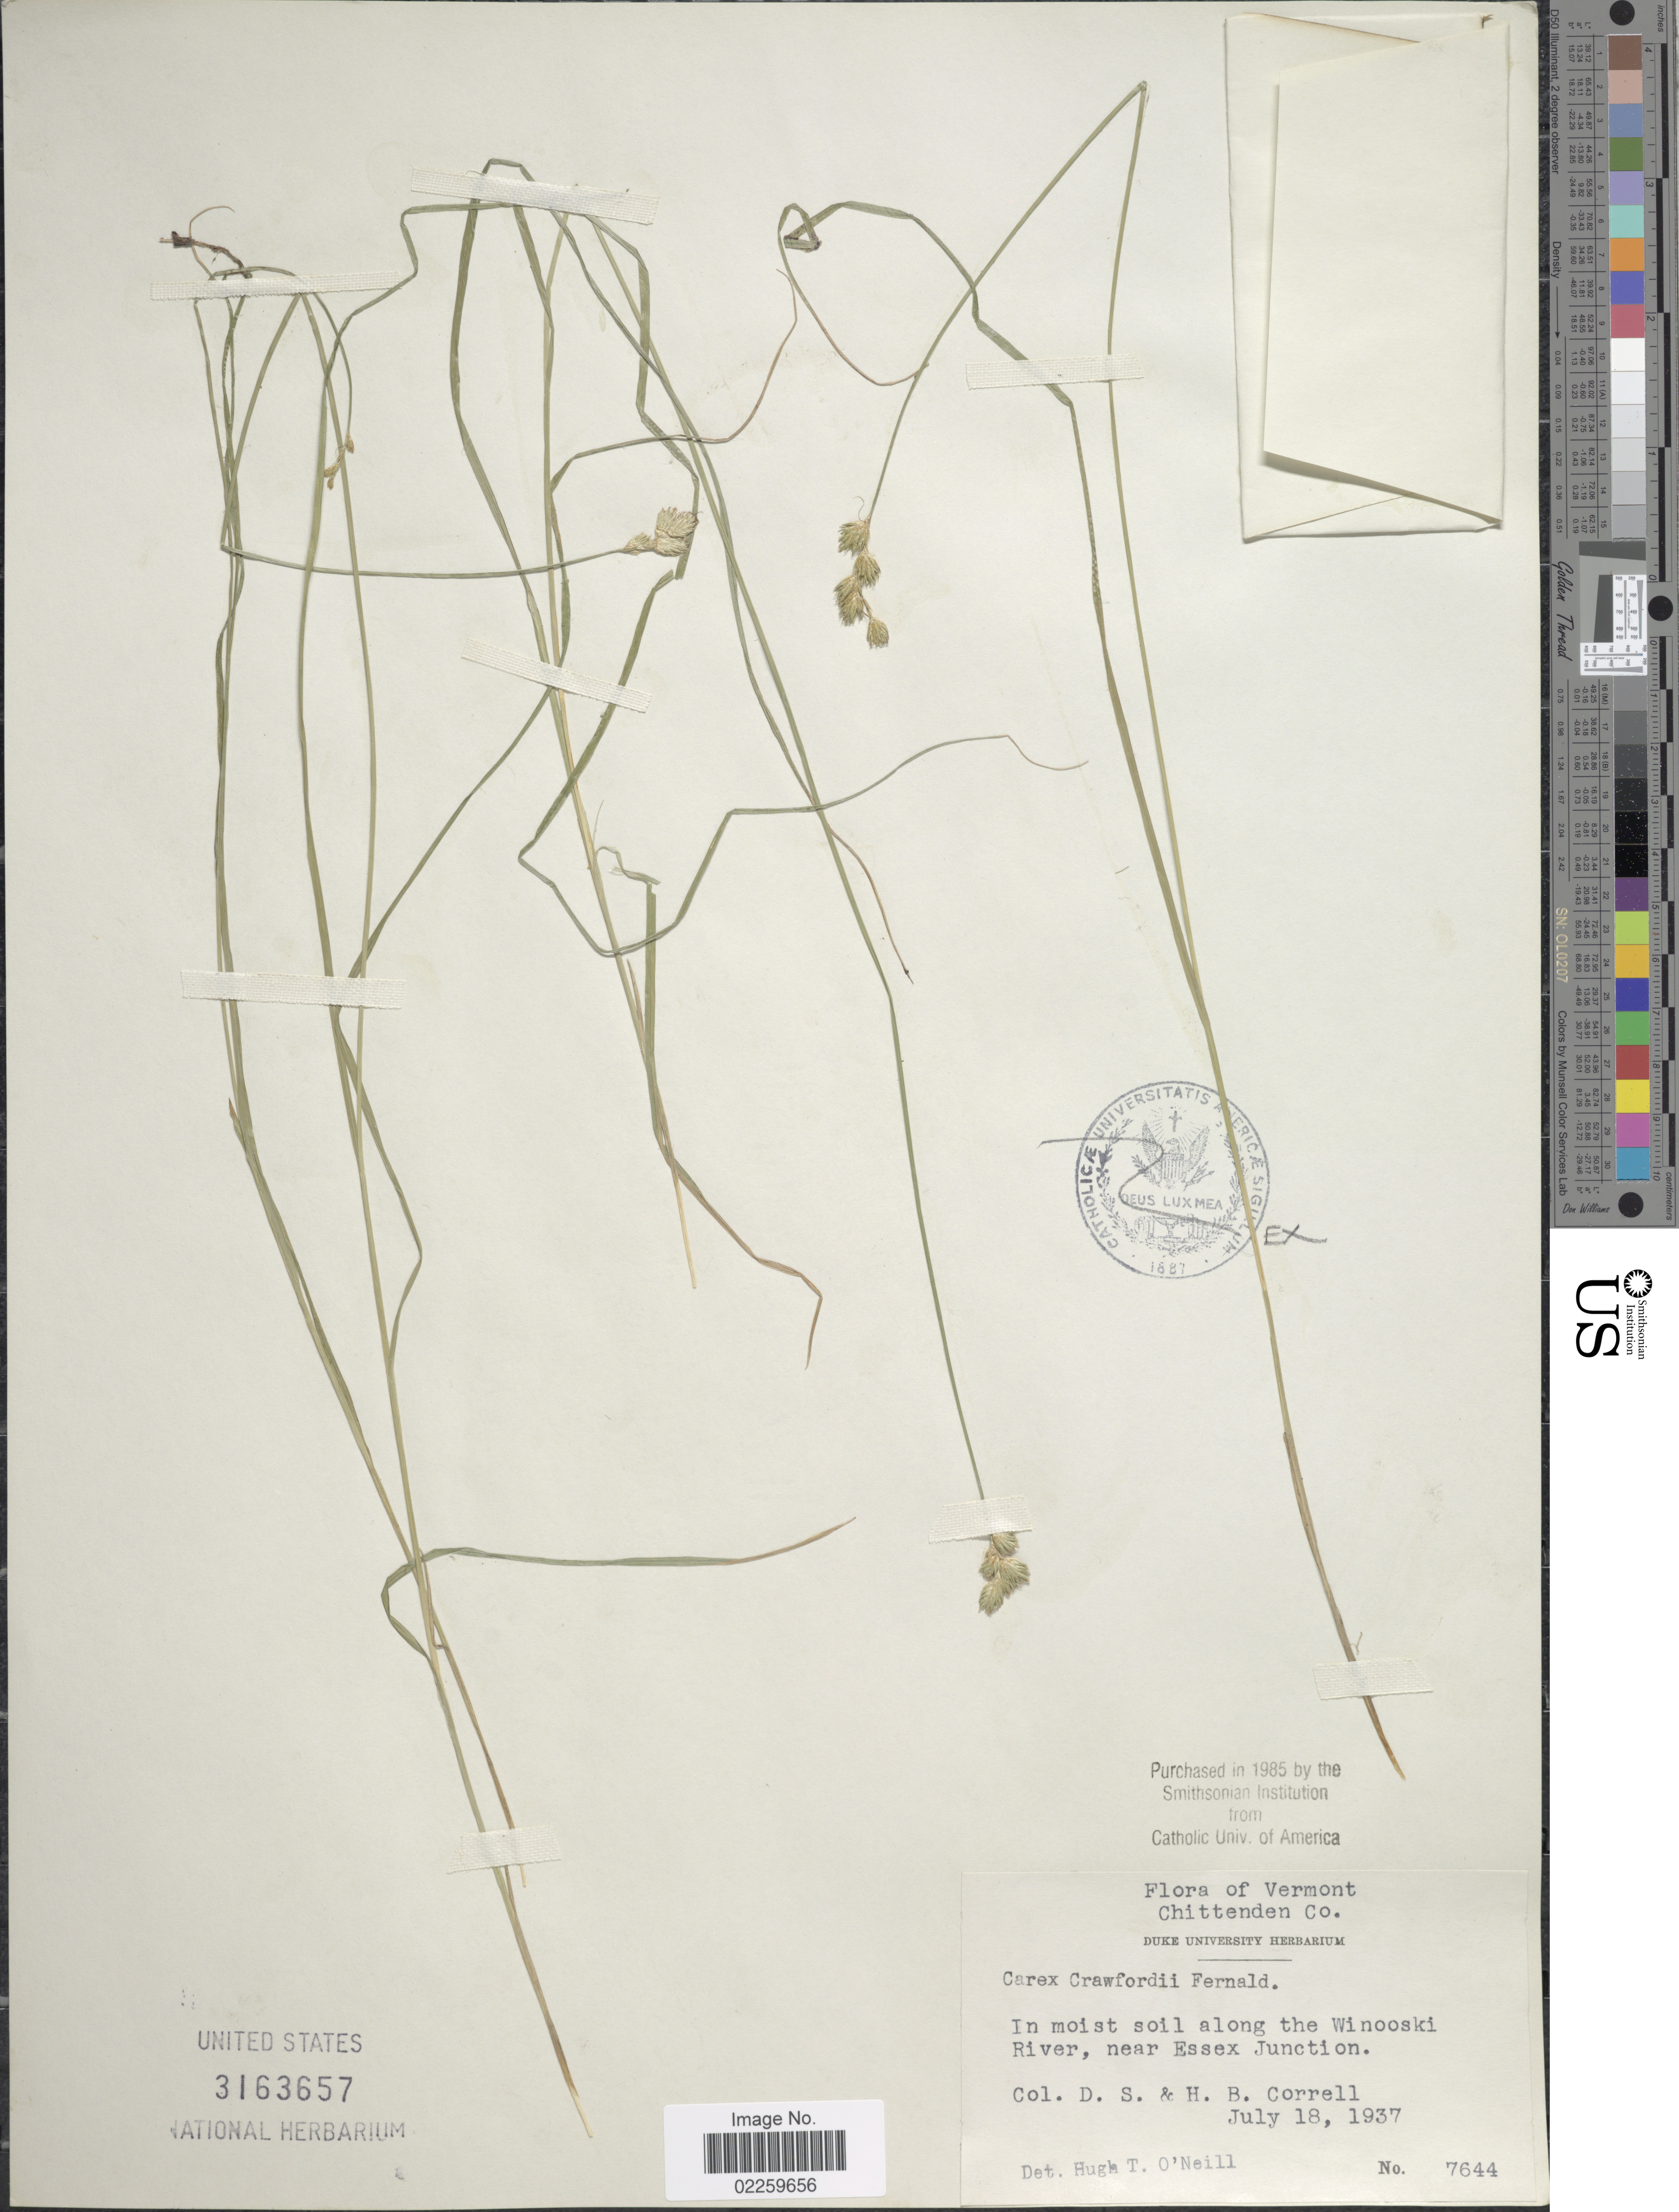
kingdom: Plantae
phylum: Tracheophyta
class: Liliopsida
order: Poales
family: Cyperaceae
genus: Carex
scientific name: Carex crawfordii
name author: Fernald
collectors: D. S. Correll & H. Correll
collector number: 7644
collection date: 1937-07-18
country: United States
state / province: Vermont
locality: Chittenden Co., in moist soil along the Winooski River, near Essex Junction.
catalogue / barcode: US 3163657